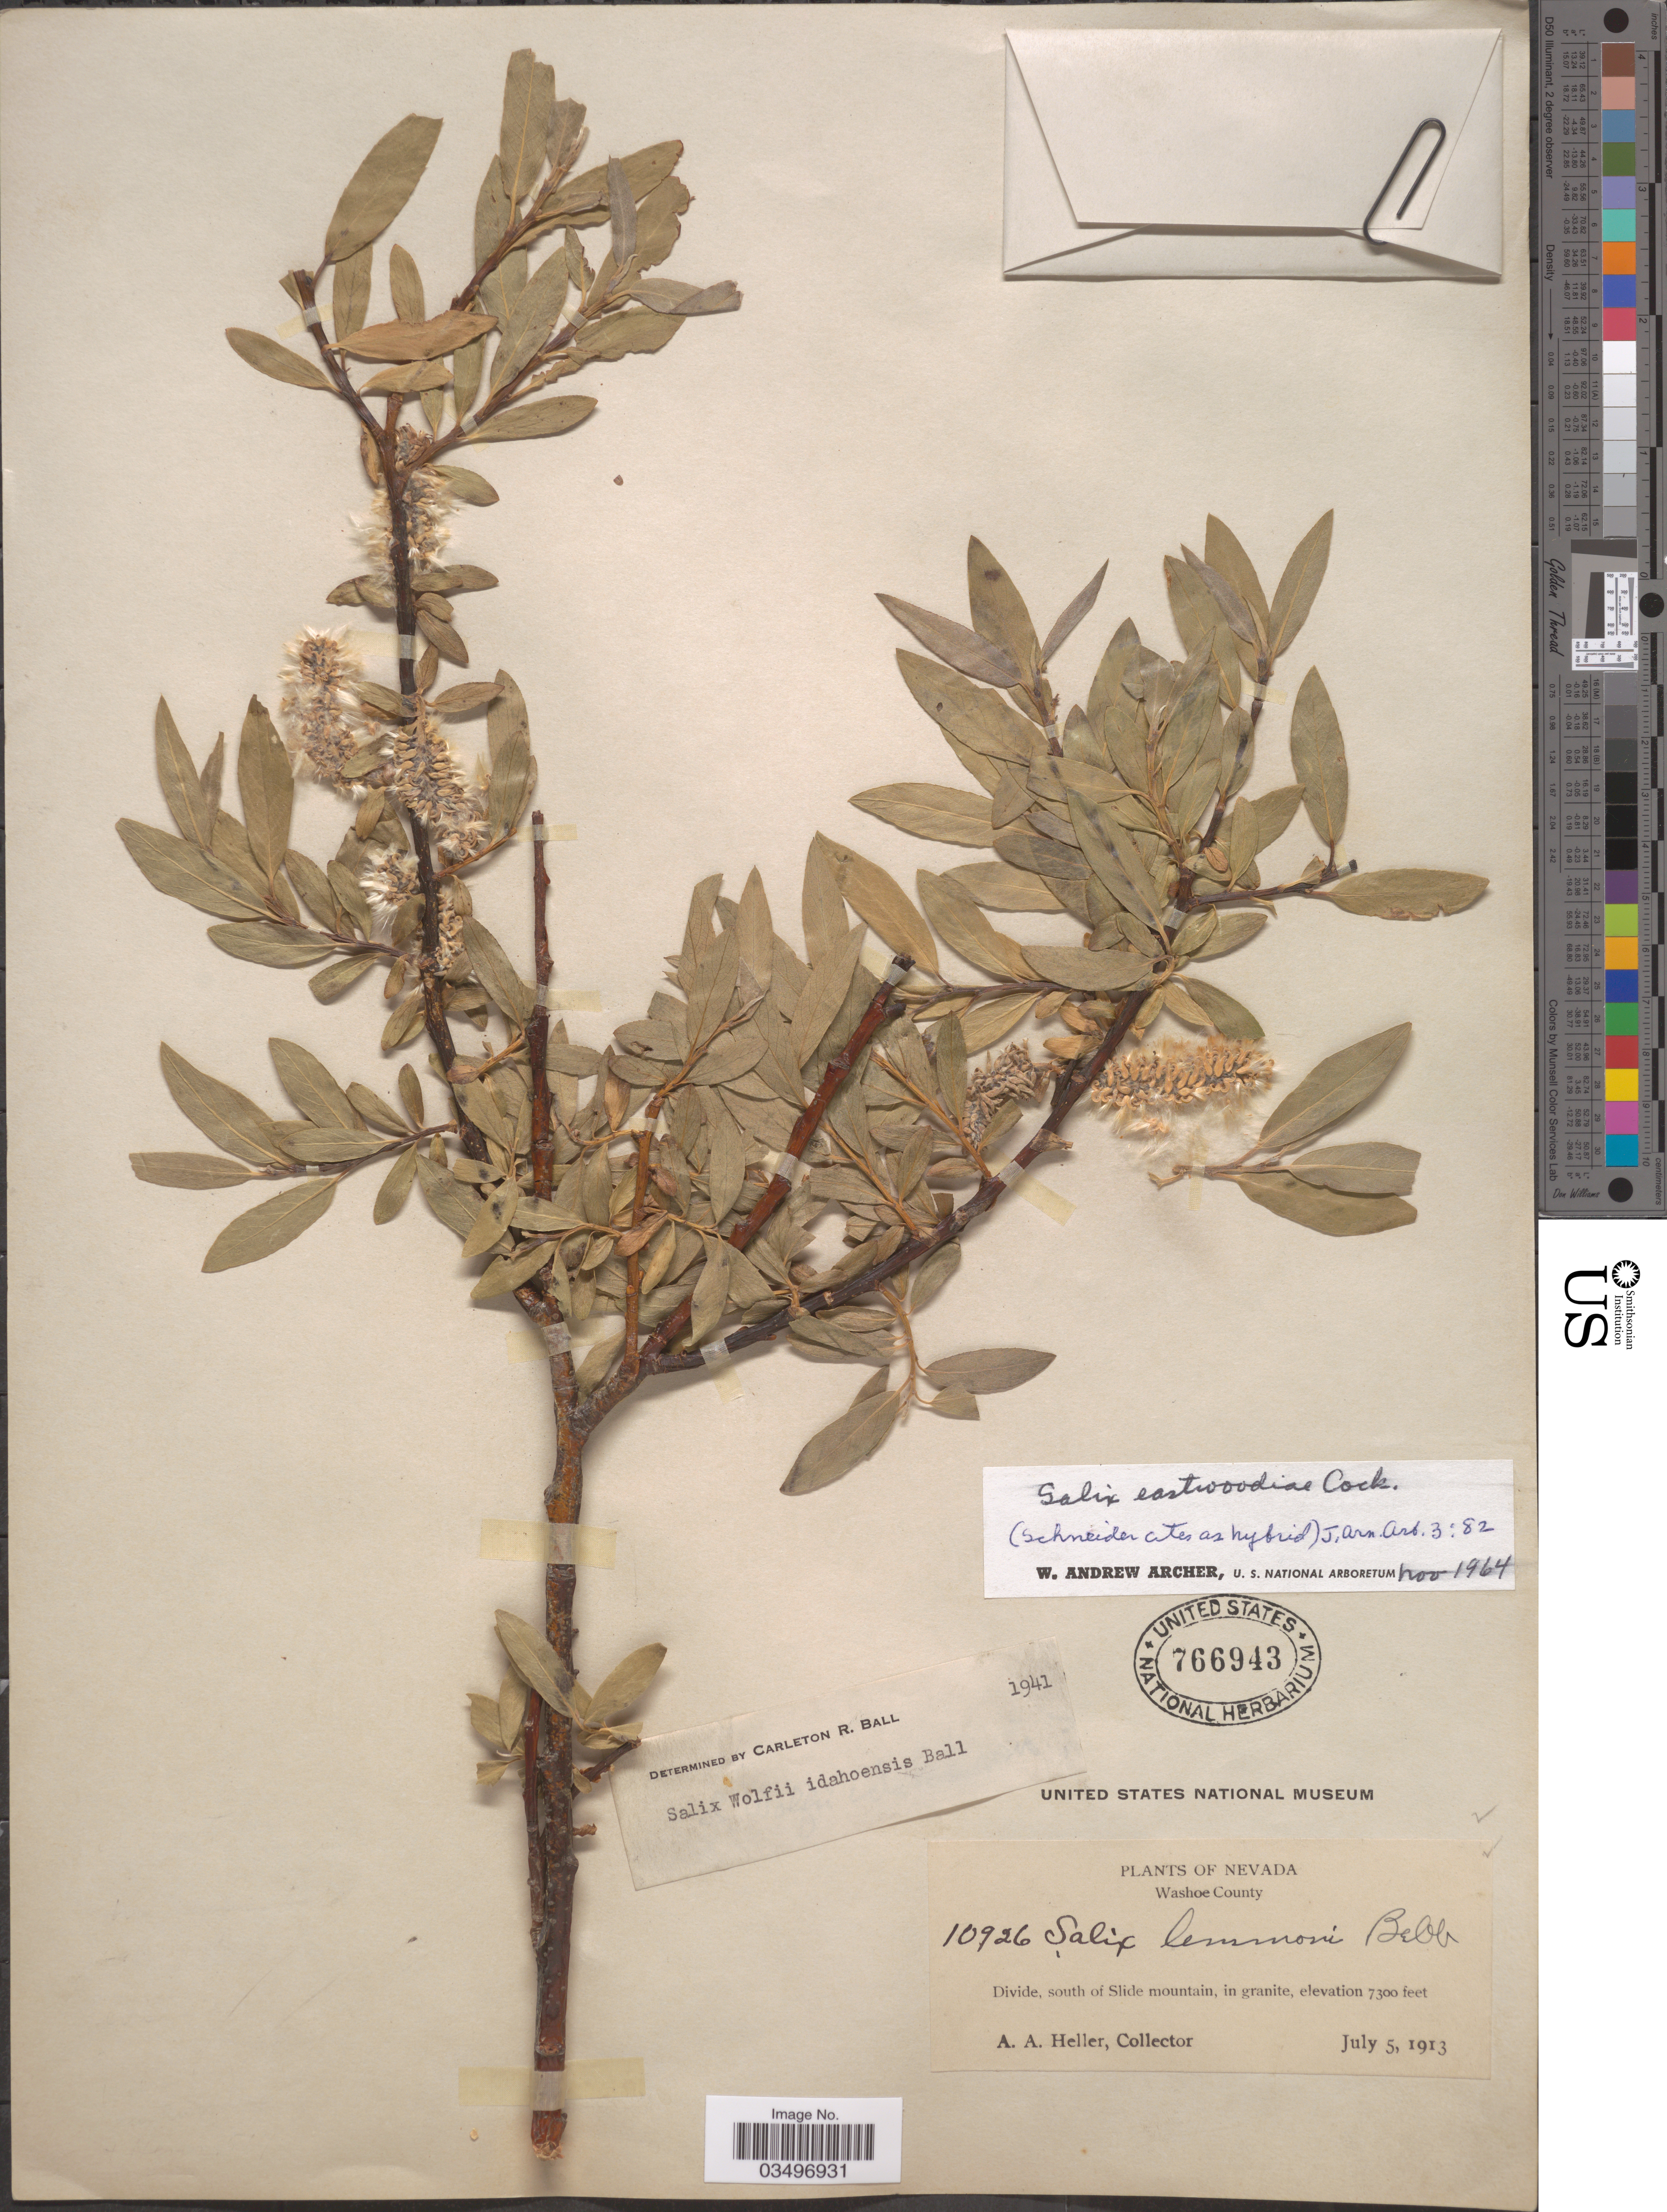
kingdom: Plantae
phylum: Tracheophyta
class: Magnoliopsida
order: Malpighiales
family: Salicaceae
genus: Salix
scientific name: Salix eastwoodiae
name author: Cockerell ex A. Heller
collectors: A. A. Heller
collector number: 10926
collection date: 1913-07-05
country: United States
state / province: Nevada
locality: Washoe County. Divide, south of Slide mountain.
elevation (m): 2225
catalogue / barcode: US 766943